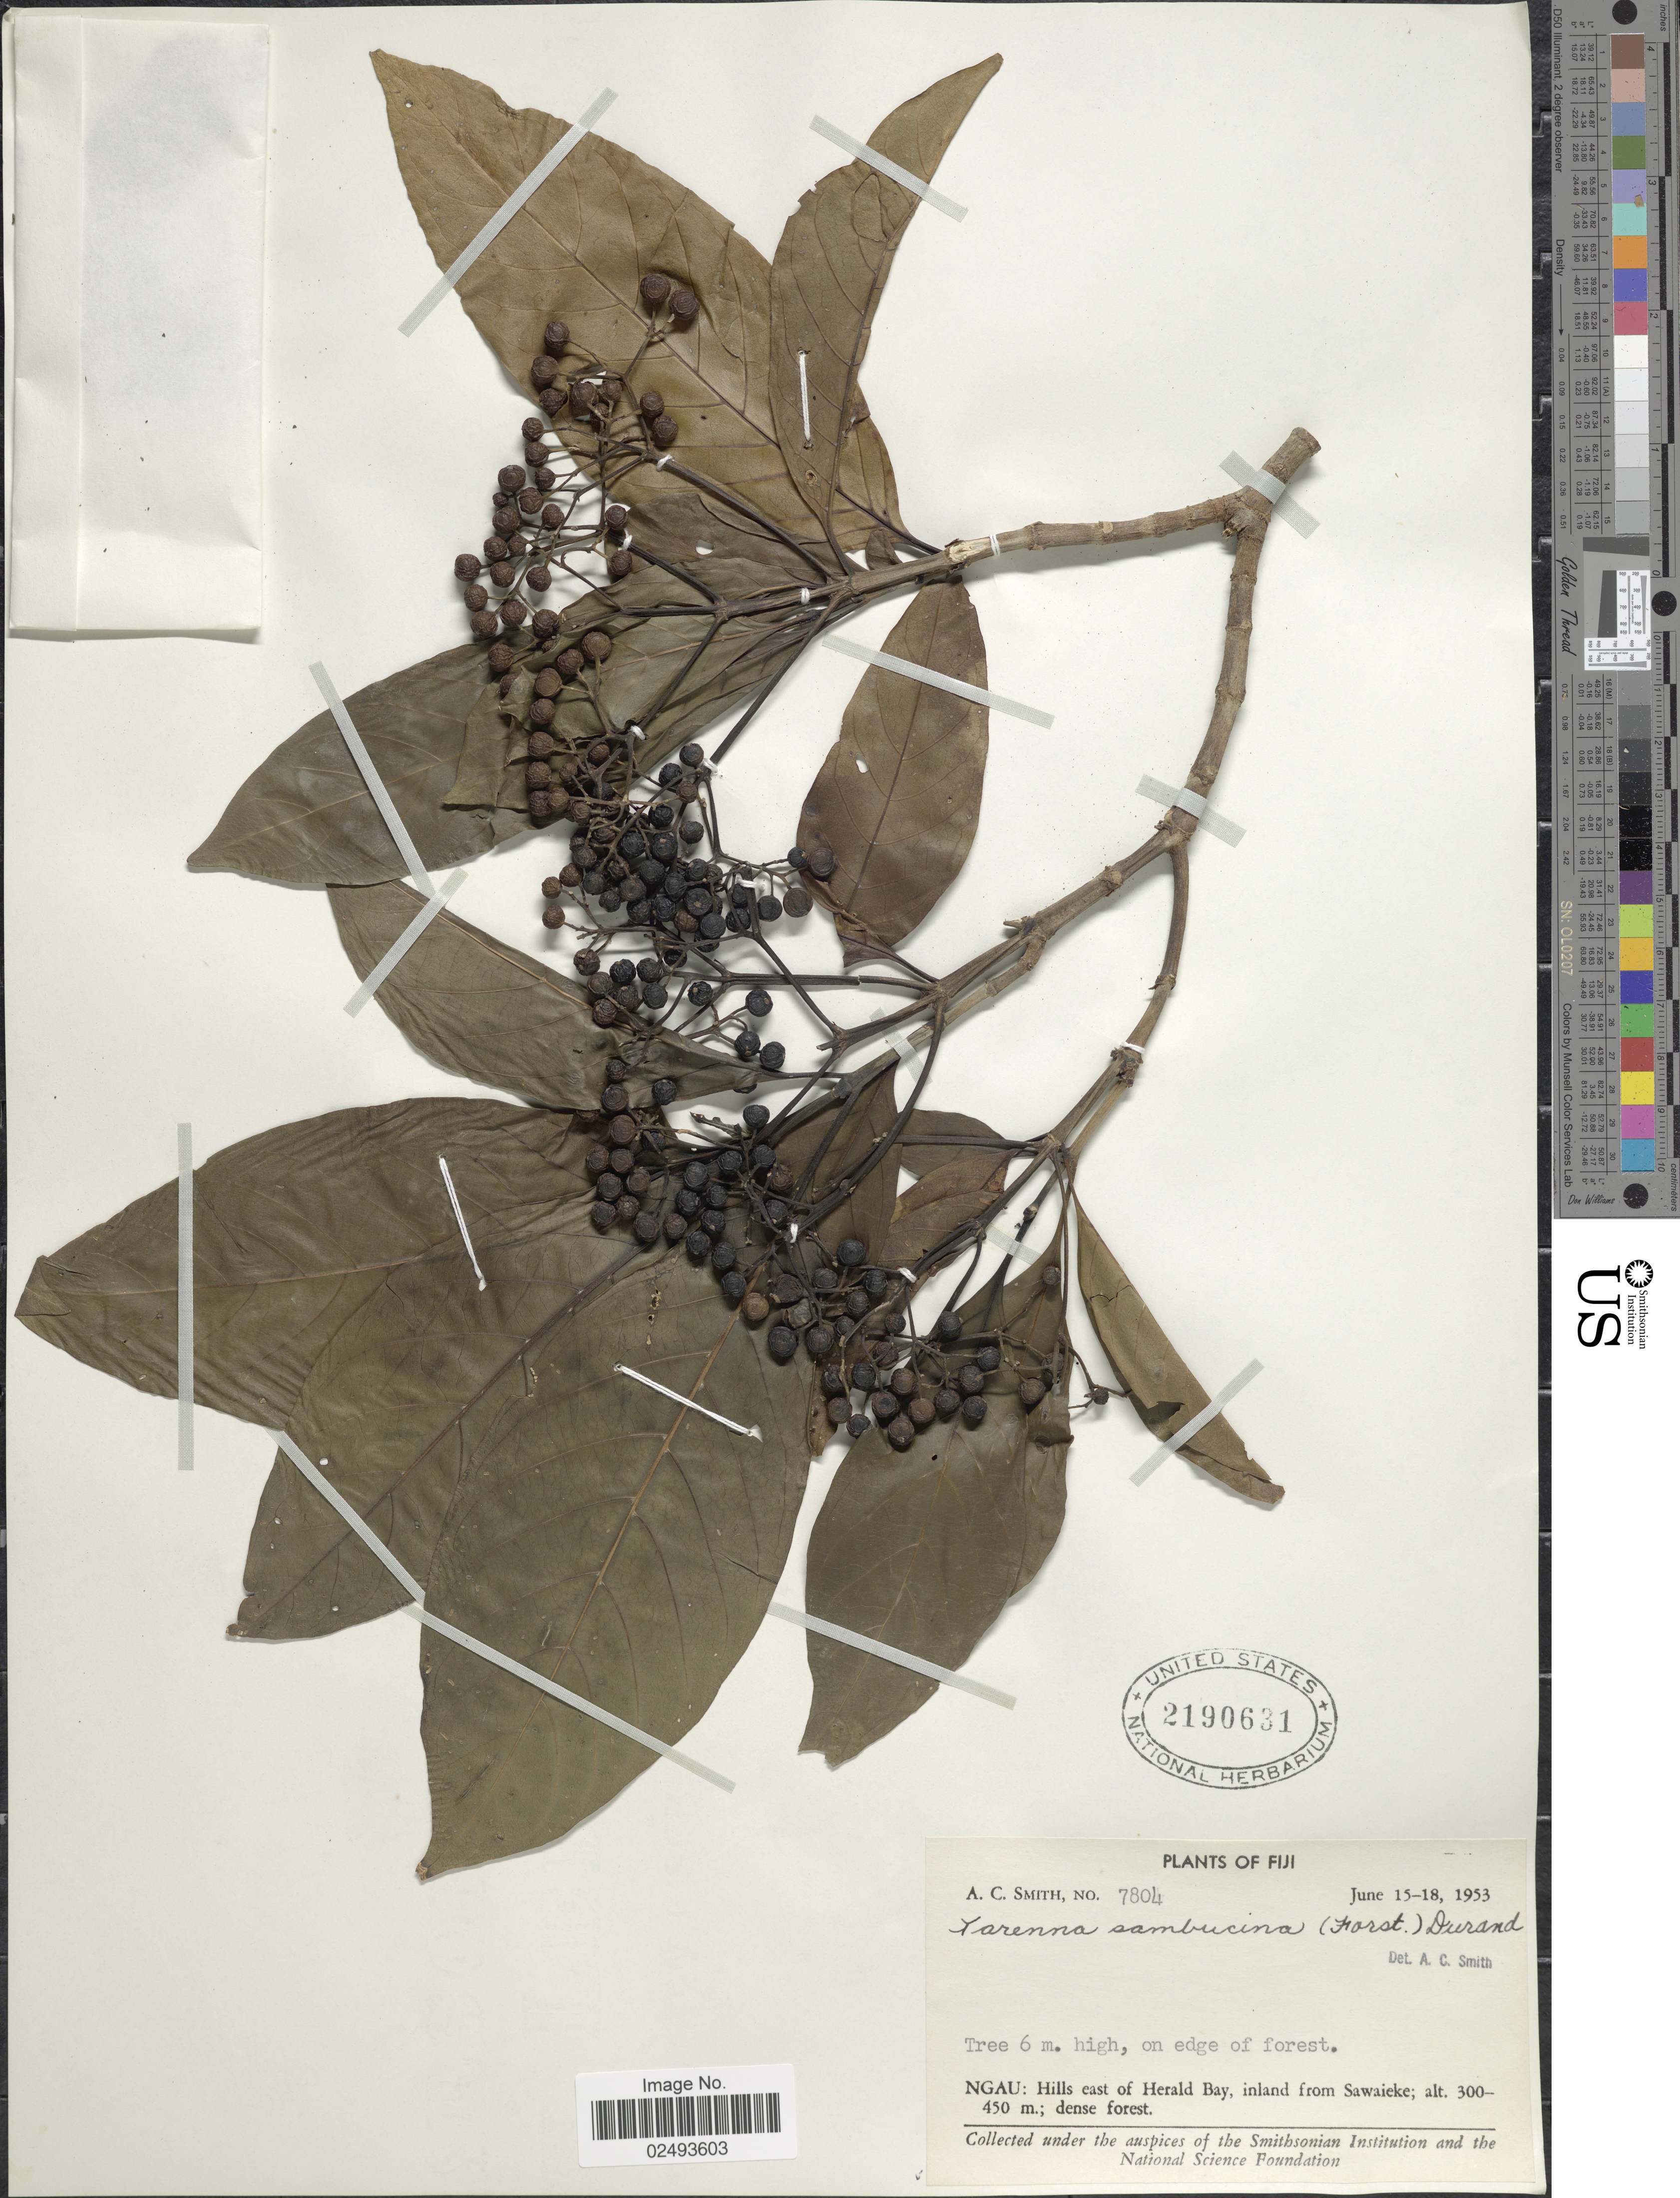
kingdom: Plantae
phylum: Tracheophyta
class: Magnoliopsida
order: Gentianales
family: Rubiaceae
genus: Tarenna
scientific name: Tarenna sambucina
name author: (G. Forst.) Drake ex Durand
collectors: A. C. Smith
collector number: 7804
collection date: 1953-06-15/1953-06-18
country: Fiji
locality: Ngau: Hills east of Herald Bay, inland from Sawaieke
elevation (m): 300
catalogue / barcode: US 2190631